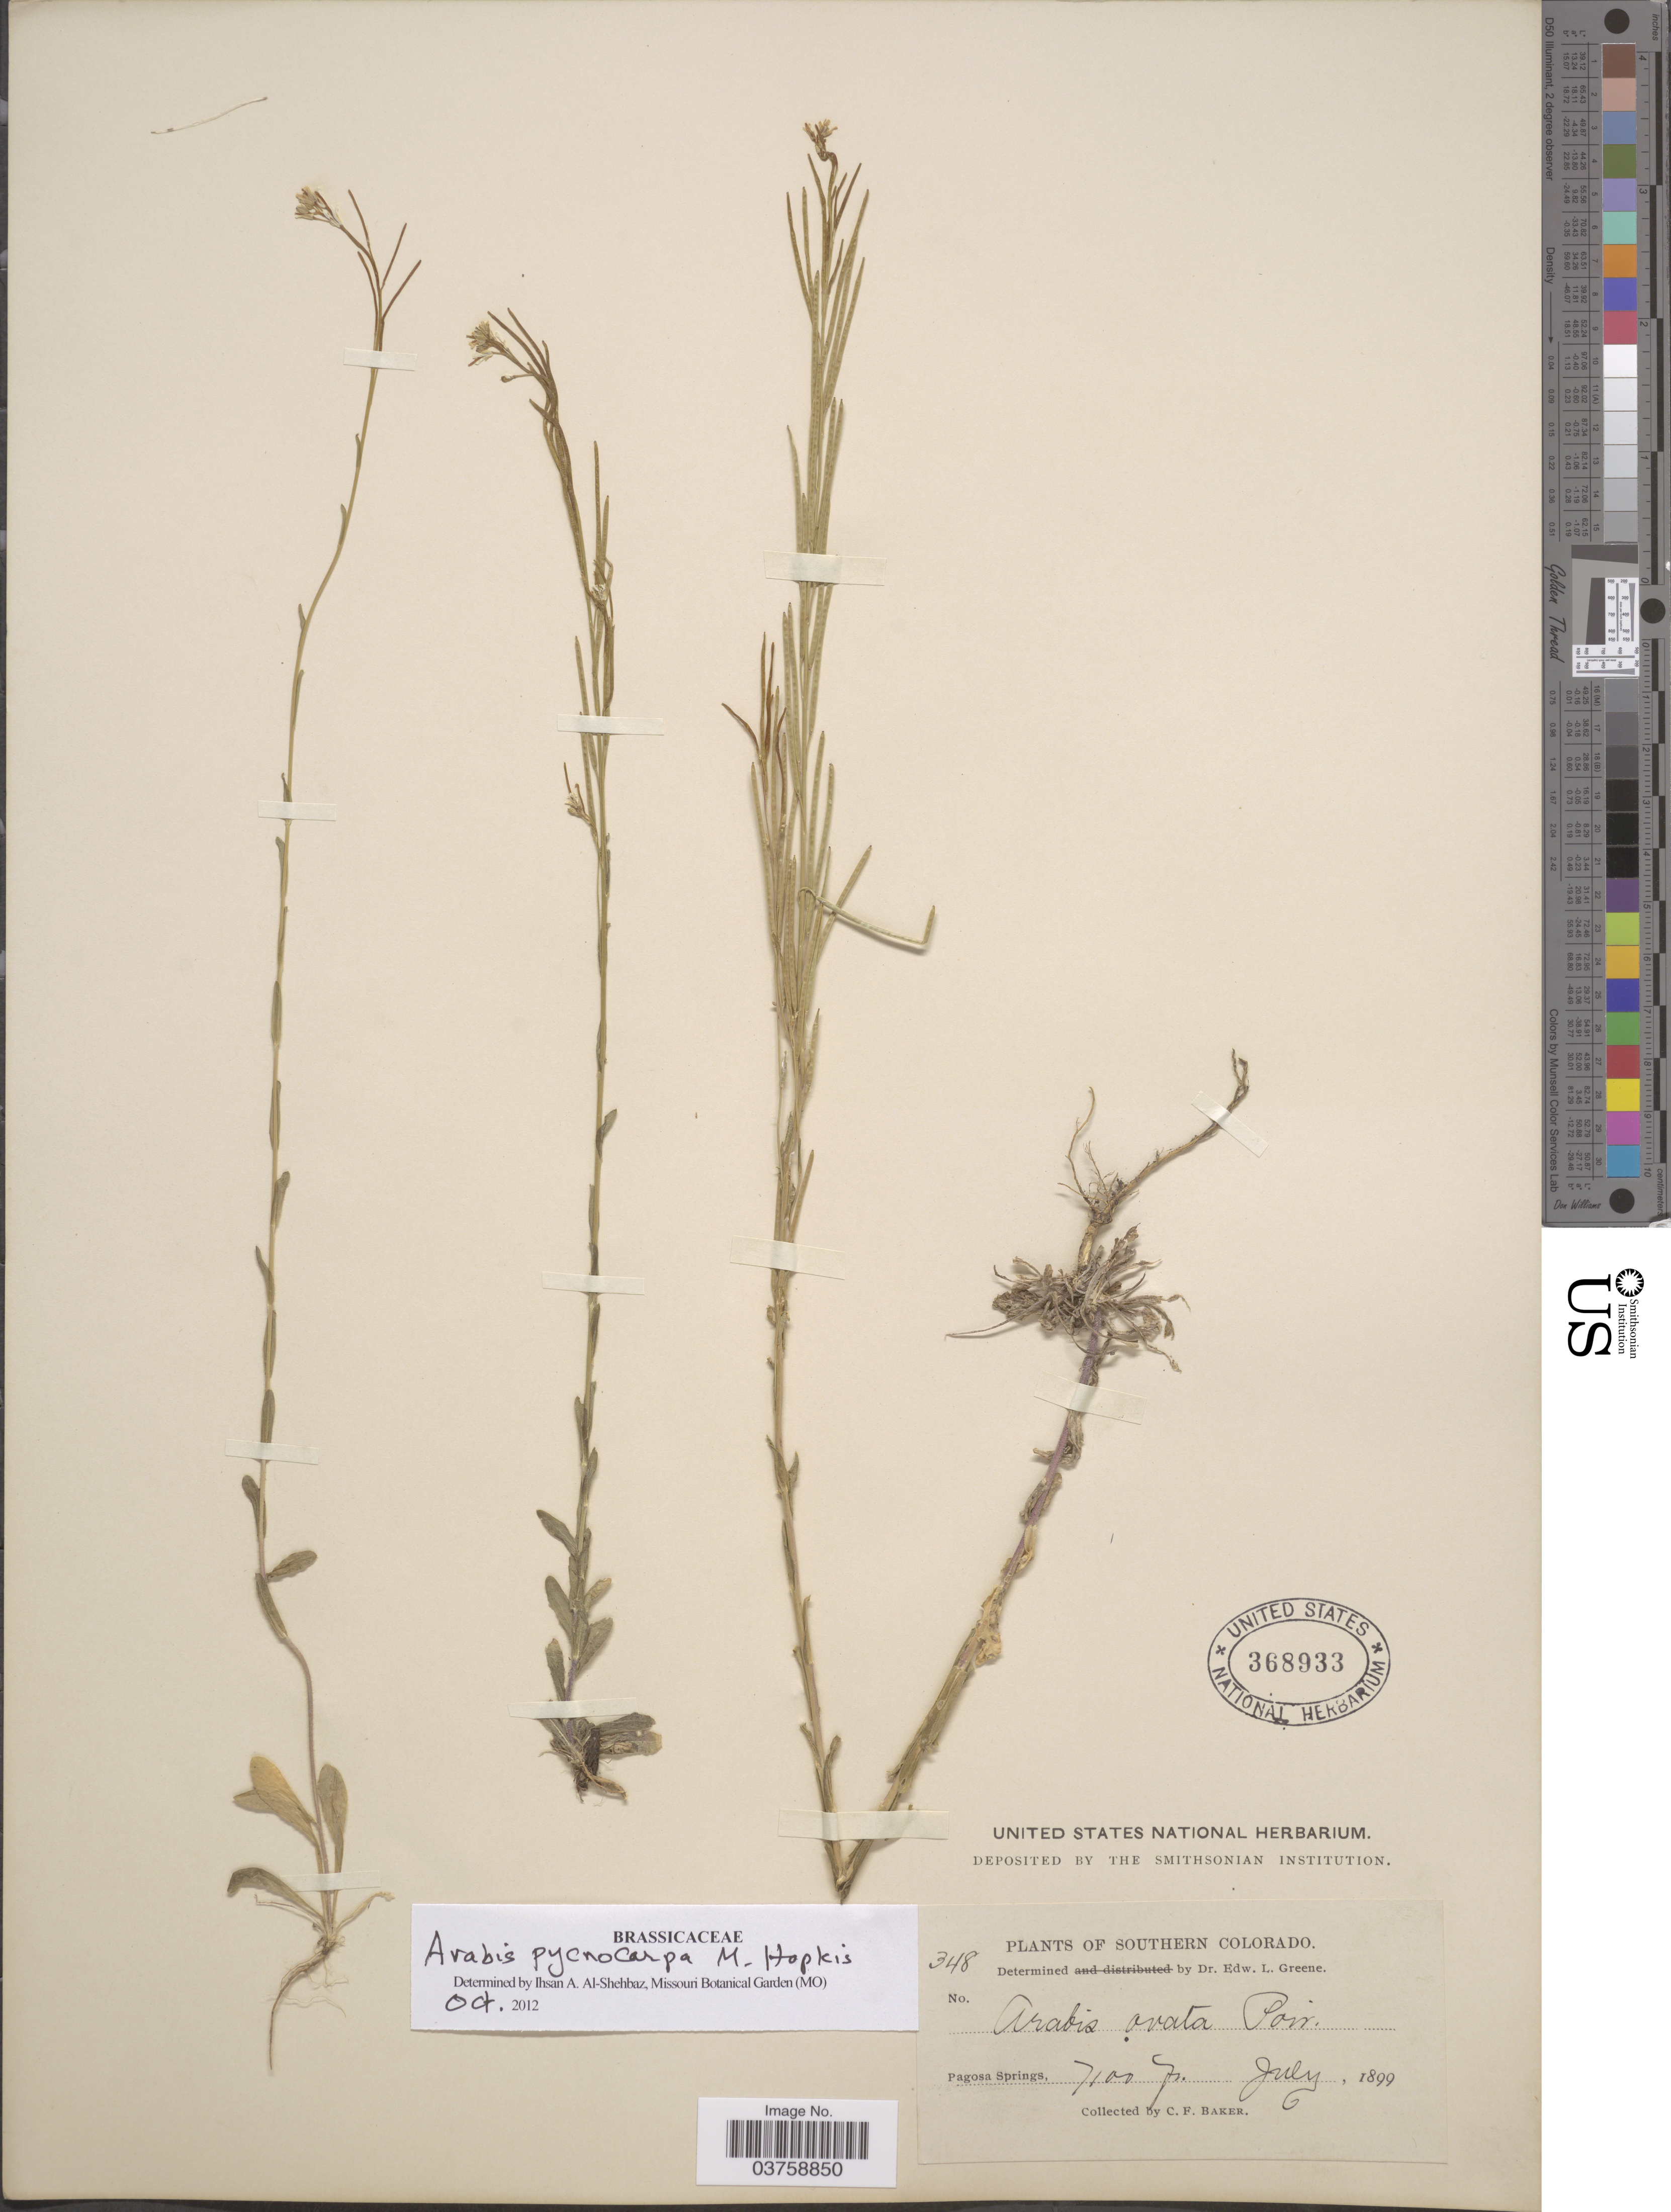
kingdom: Plantae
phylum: Tracheophyta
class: Magnoliopsida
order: Brassicales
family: Brassicaceae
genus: Arabis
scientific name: Arabis pycnocarpa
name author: M. Hopkins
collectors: C. F. Baker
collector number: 348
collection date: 1899-07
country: United States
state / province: Colorado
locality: Southern Colorado. Pagosa Springs.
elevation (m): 2164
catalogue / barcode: US 368933